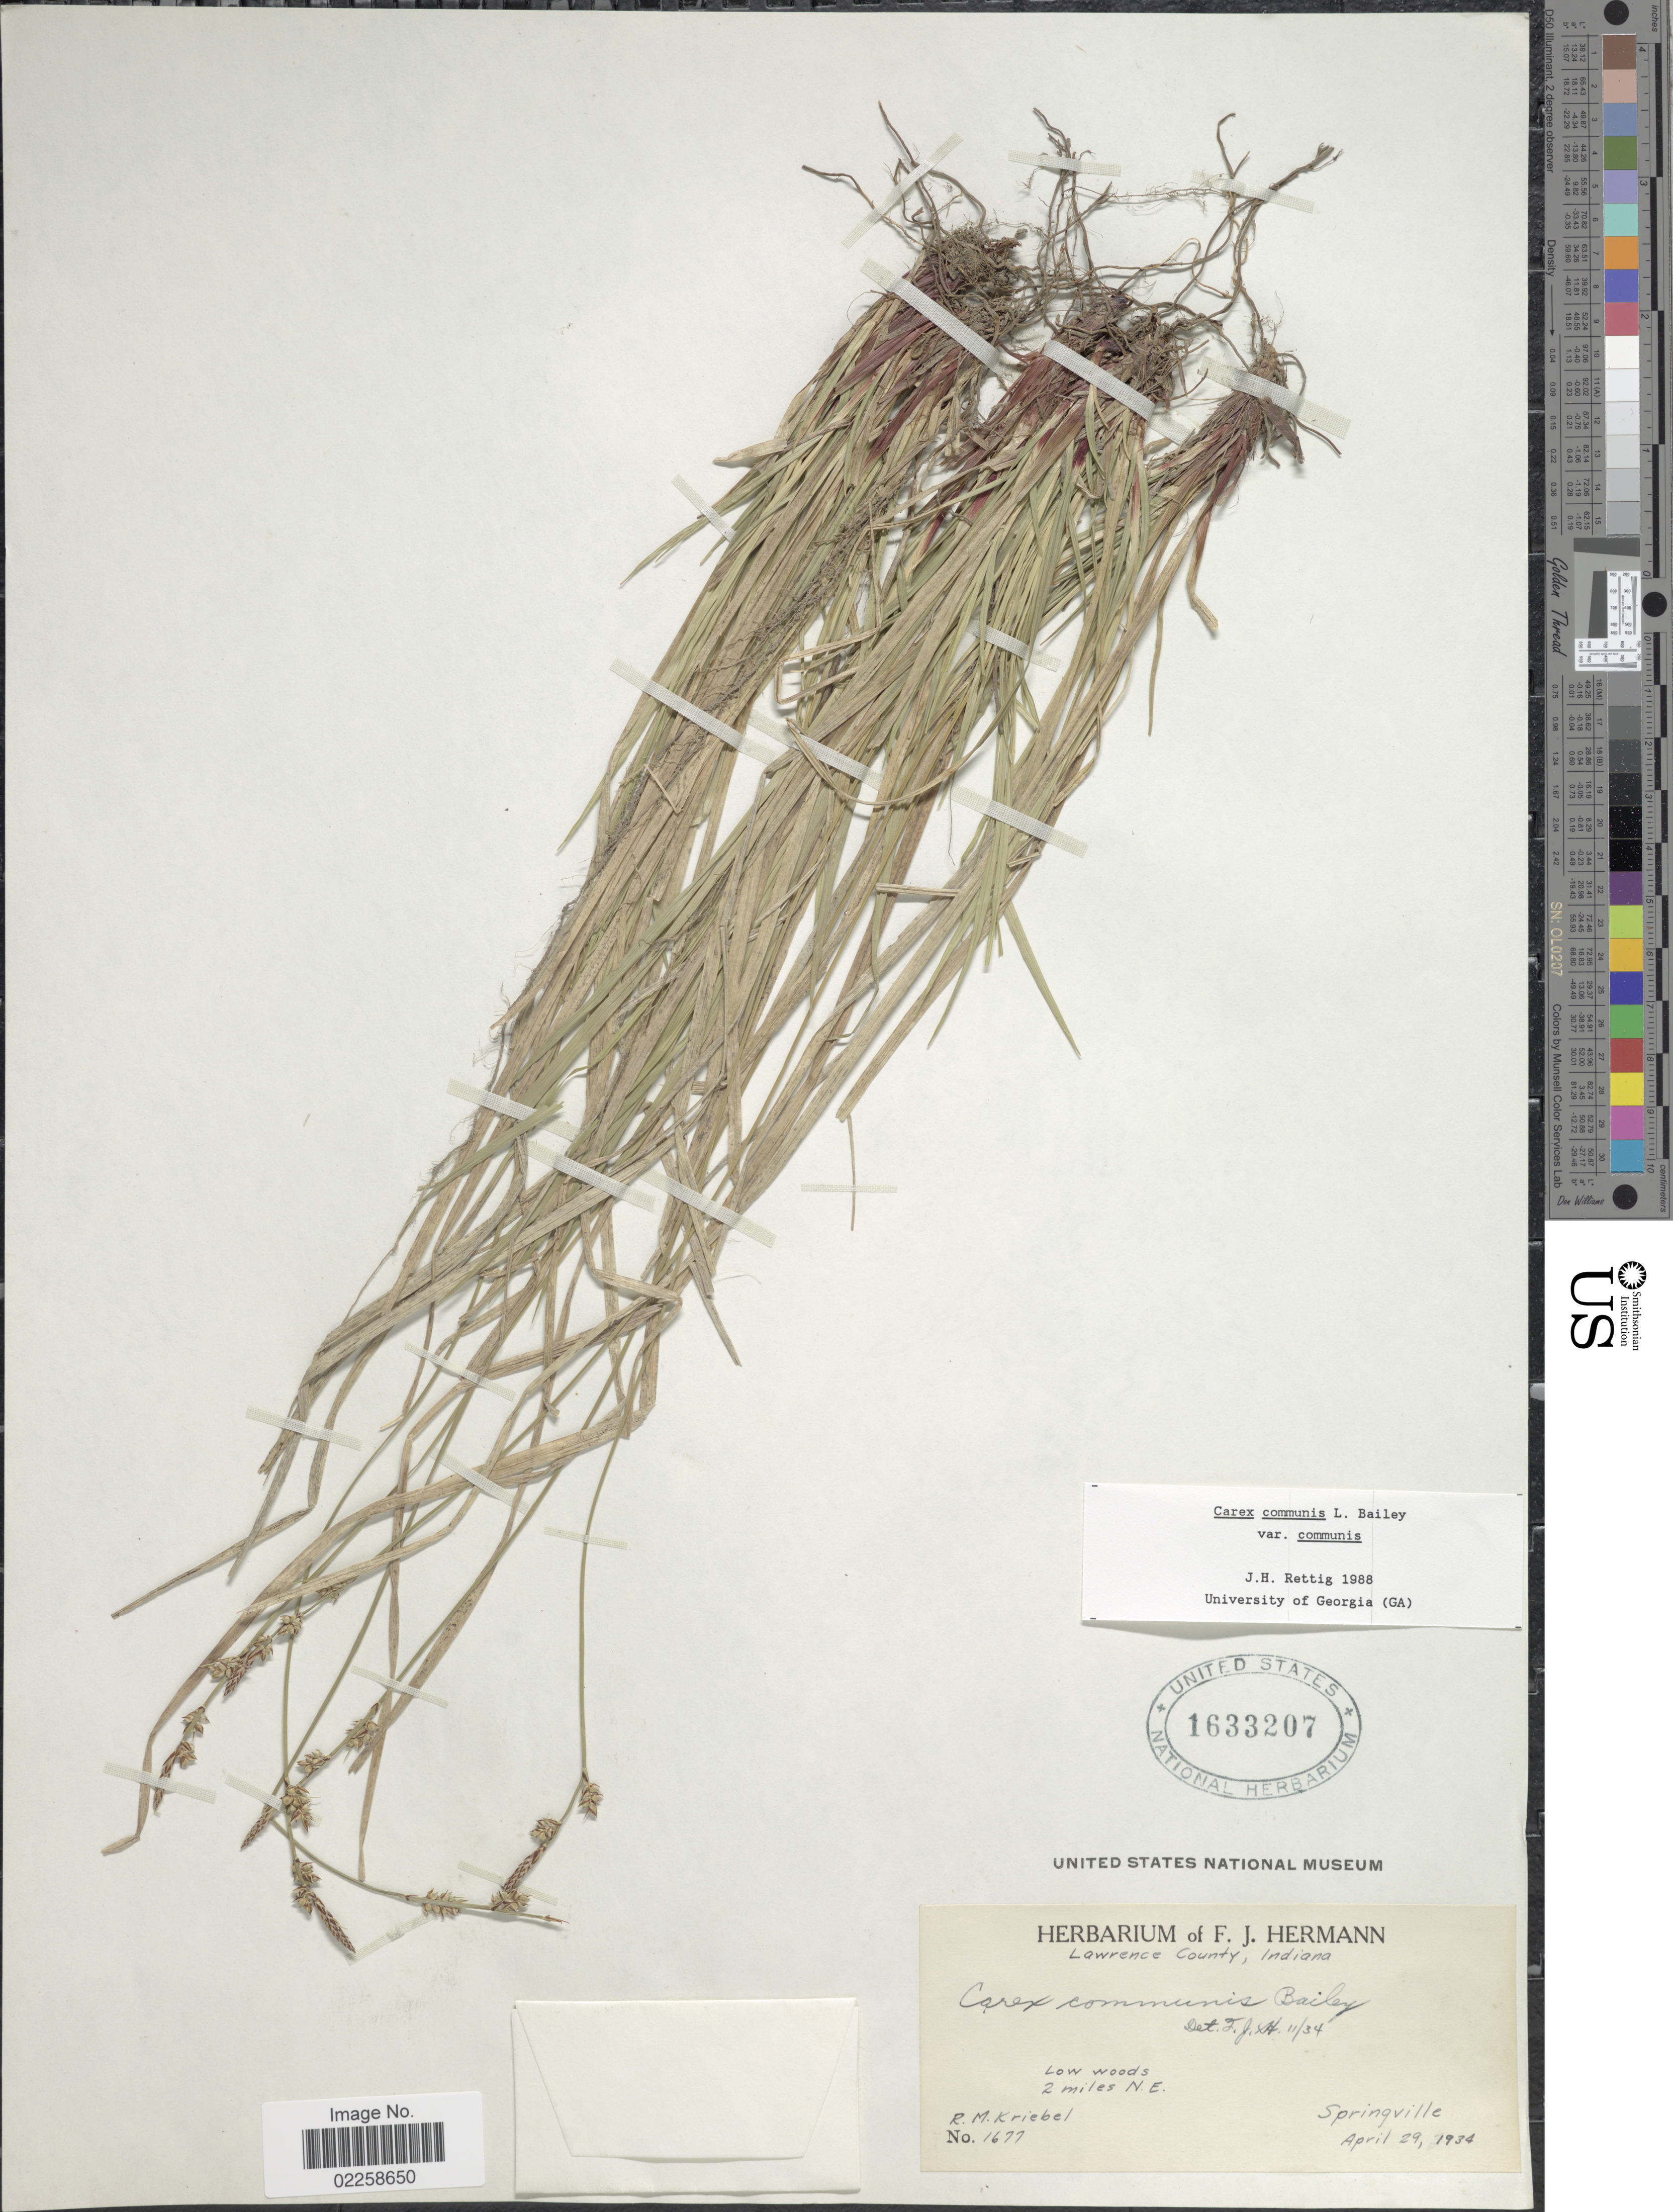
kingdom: Plantae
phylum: Tracheophyta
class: Liliopsida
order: Poales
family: Cyperaceae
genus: Carex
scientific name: Carex communis var. communis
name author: L.H. Bailey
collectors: R. M. Kriebel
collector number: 1677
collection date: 1934-04-29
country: United States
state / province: Indiana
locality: Lawrence County, Indiana, Low woods, 2 miles N.E. Springville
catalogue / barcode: US 1633207